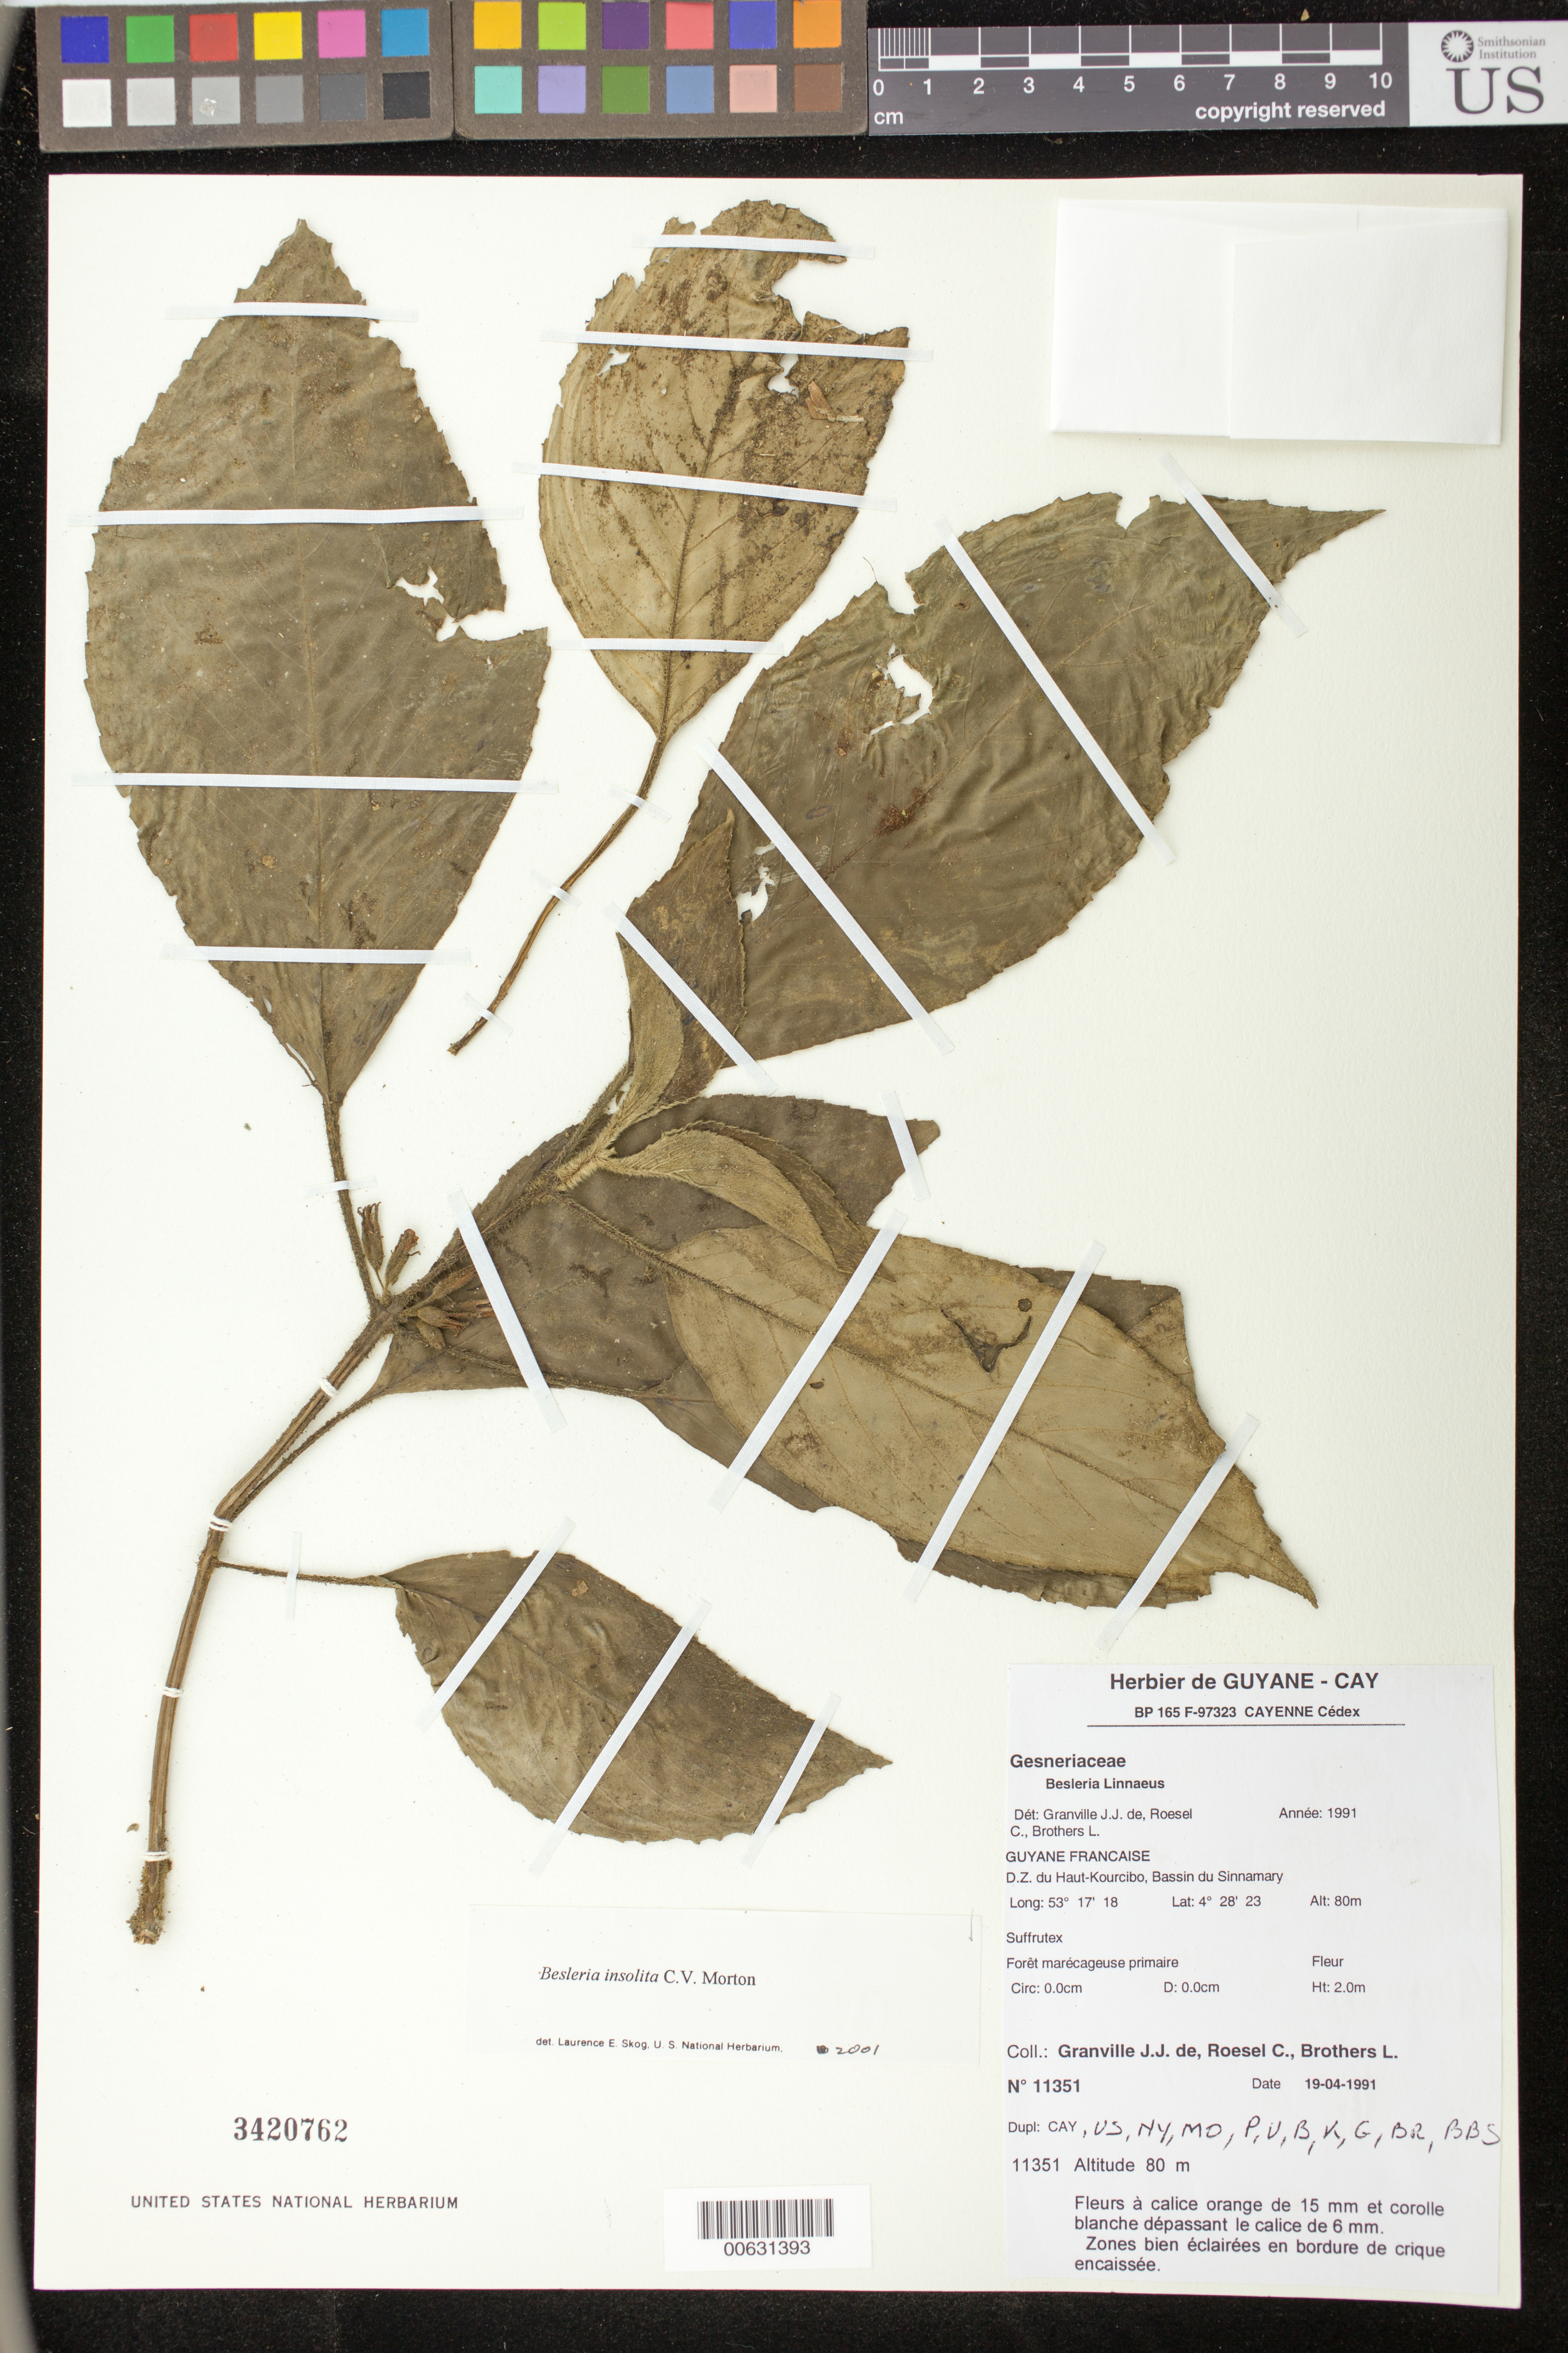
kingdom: Plantae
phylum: Tracheophyta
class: Magnoliopsida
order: Lamiales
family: Gesneriaceae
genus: Besleria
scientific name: Besleria insolita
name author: C.V. Morton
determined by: Skog, Laurence E.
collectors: J.-J. de Granville, C. S. Roesel & L. E. Brothers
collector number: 11351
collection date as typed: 19 Apr 1991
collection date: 1991-04-19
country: French Guiana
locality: D.Z. du Haut-Kourcibo, Bassin du Sinnamary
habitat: Forêt marécageuse primaire; zones bien éclairées en bordure de crique encaissée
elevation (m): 80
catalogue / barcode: US 3420762